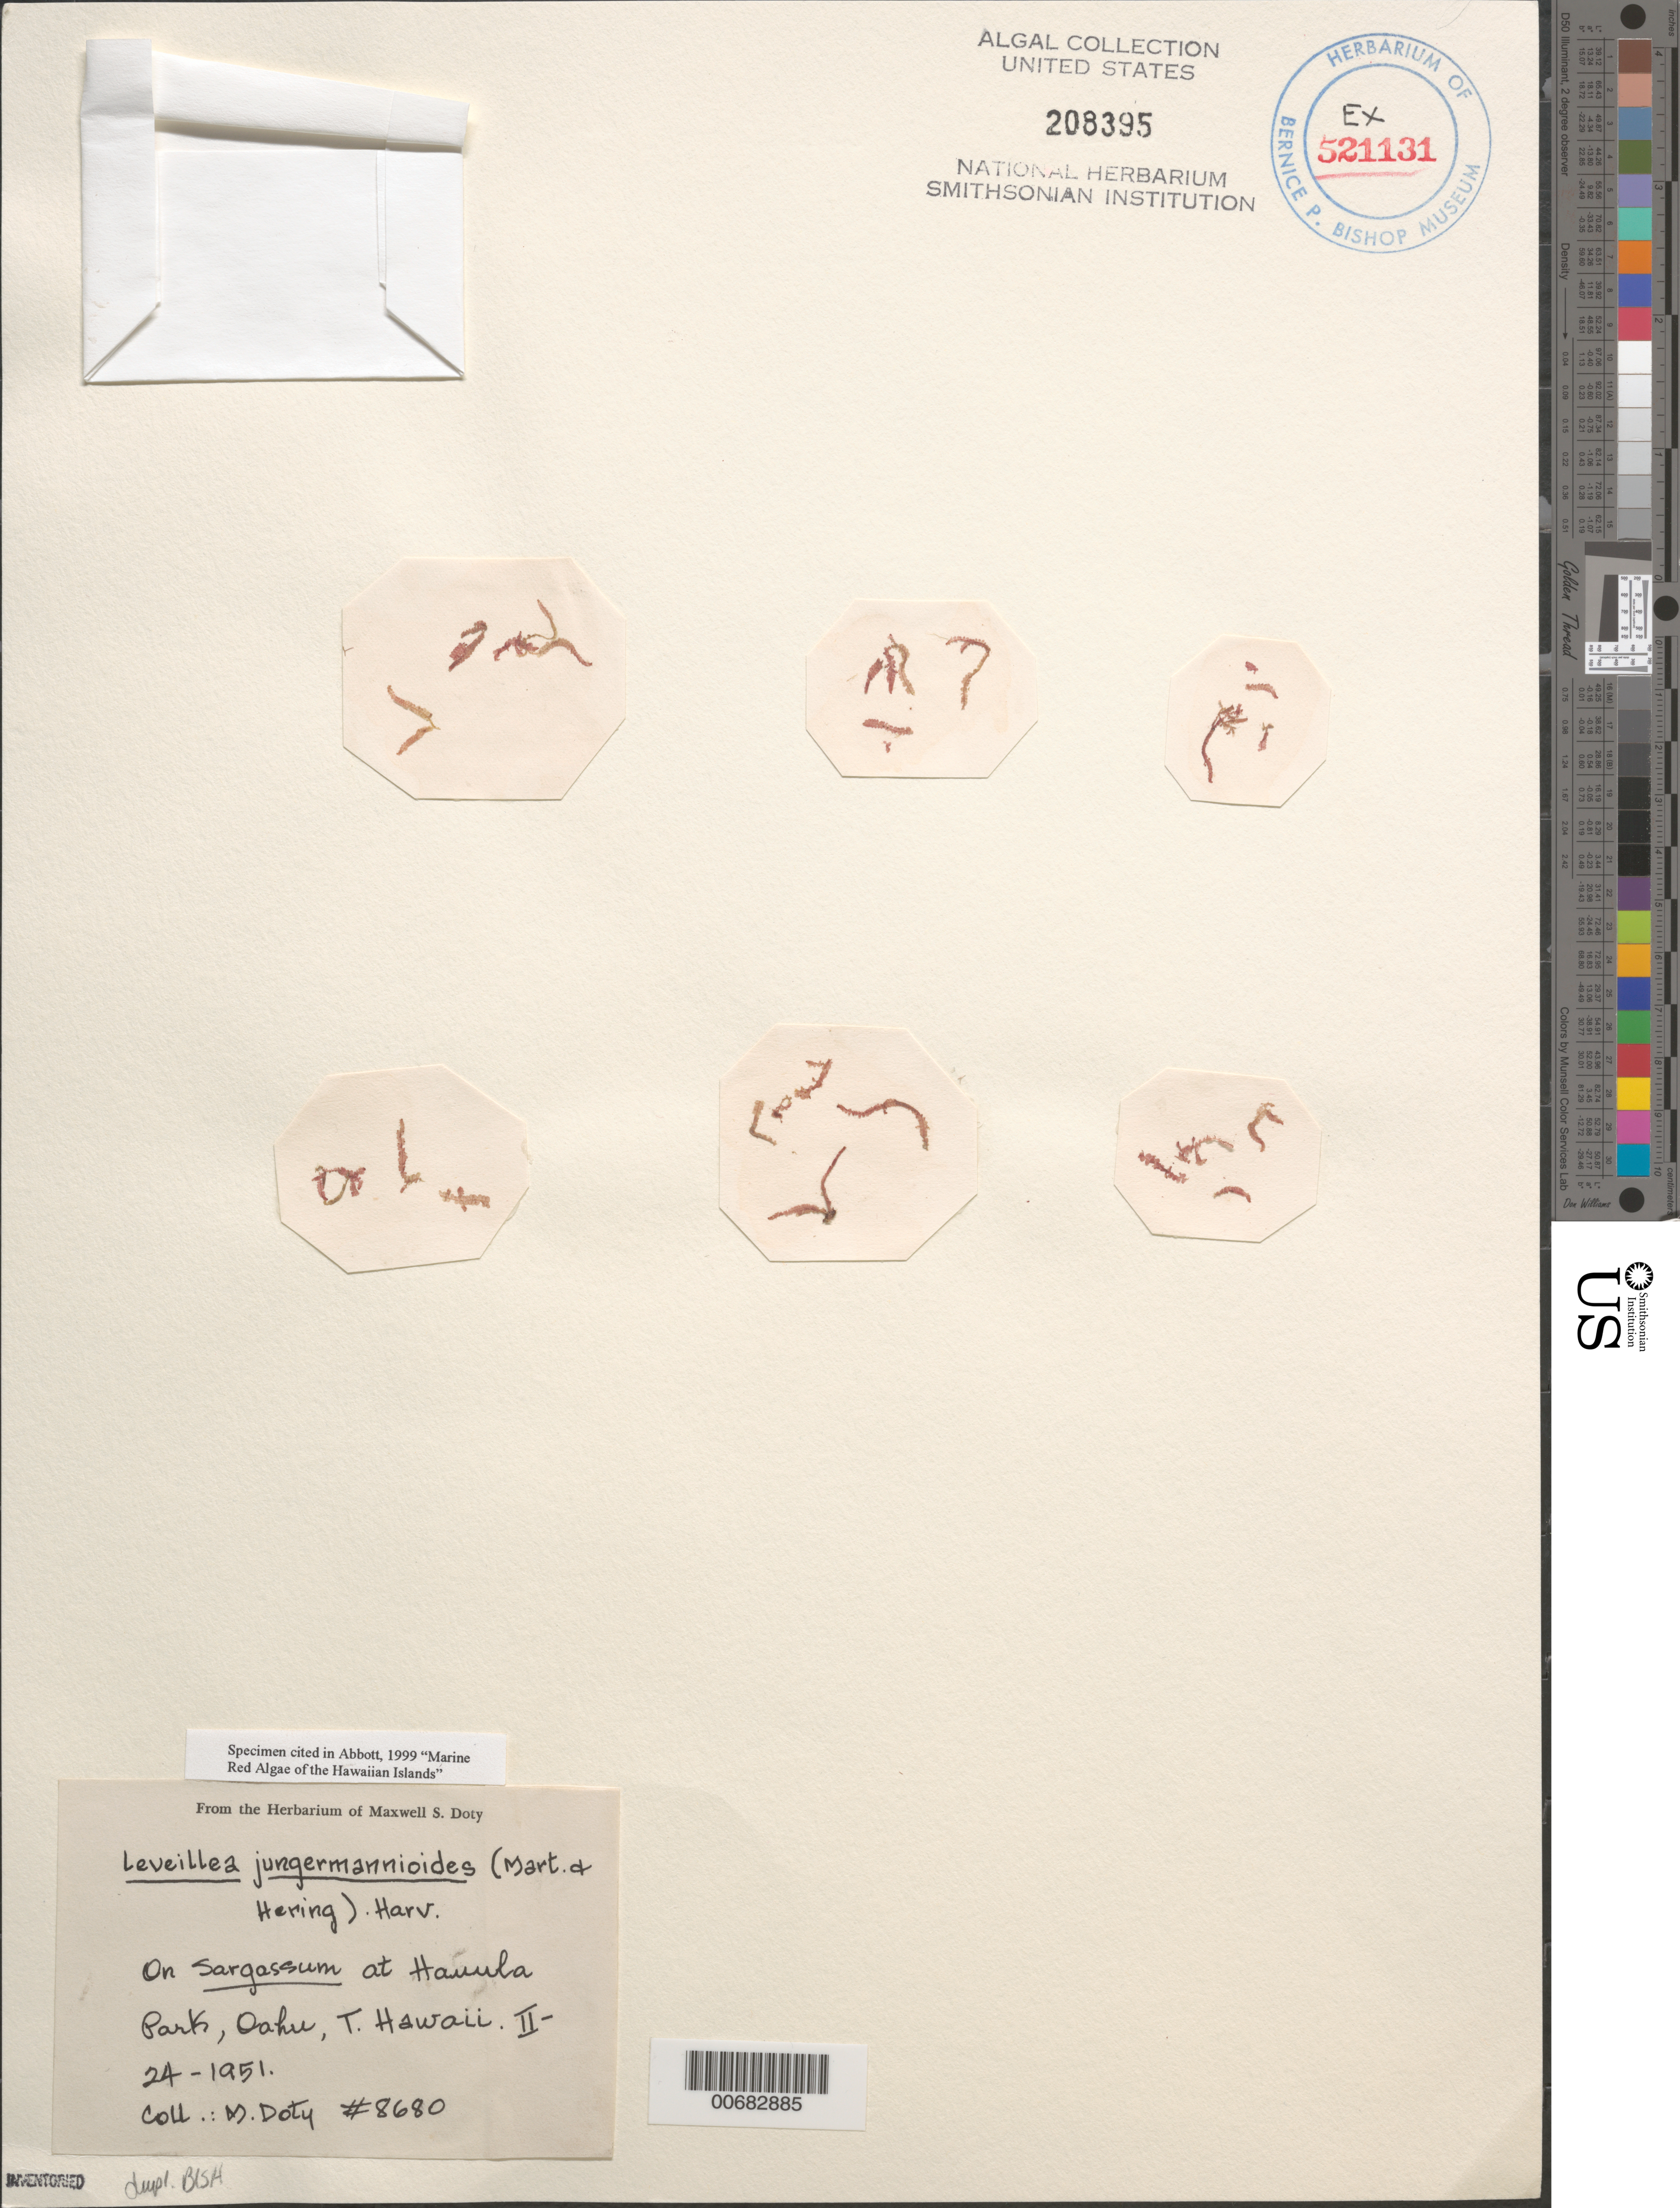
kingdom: Plantae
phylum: Rhodophyta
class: Florideophyceae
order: Ceramiales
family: Rhodomelaceae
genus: Leveillea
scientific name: Leveillea jungermannioides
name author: (Hering & G. Martens in G. Martens & Hering) Harv.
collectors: M. S. Doty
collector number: MSD 8680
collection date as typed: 24 Feb 1951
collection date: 1951-02-24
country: United States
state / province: Hawaii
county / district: Honolulu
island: Oahu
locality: Hauula Park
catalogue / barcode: US 208395